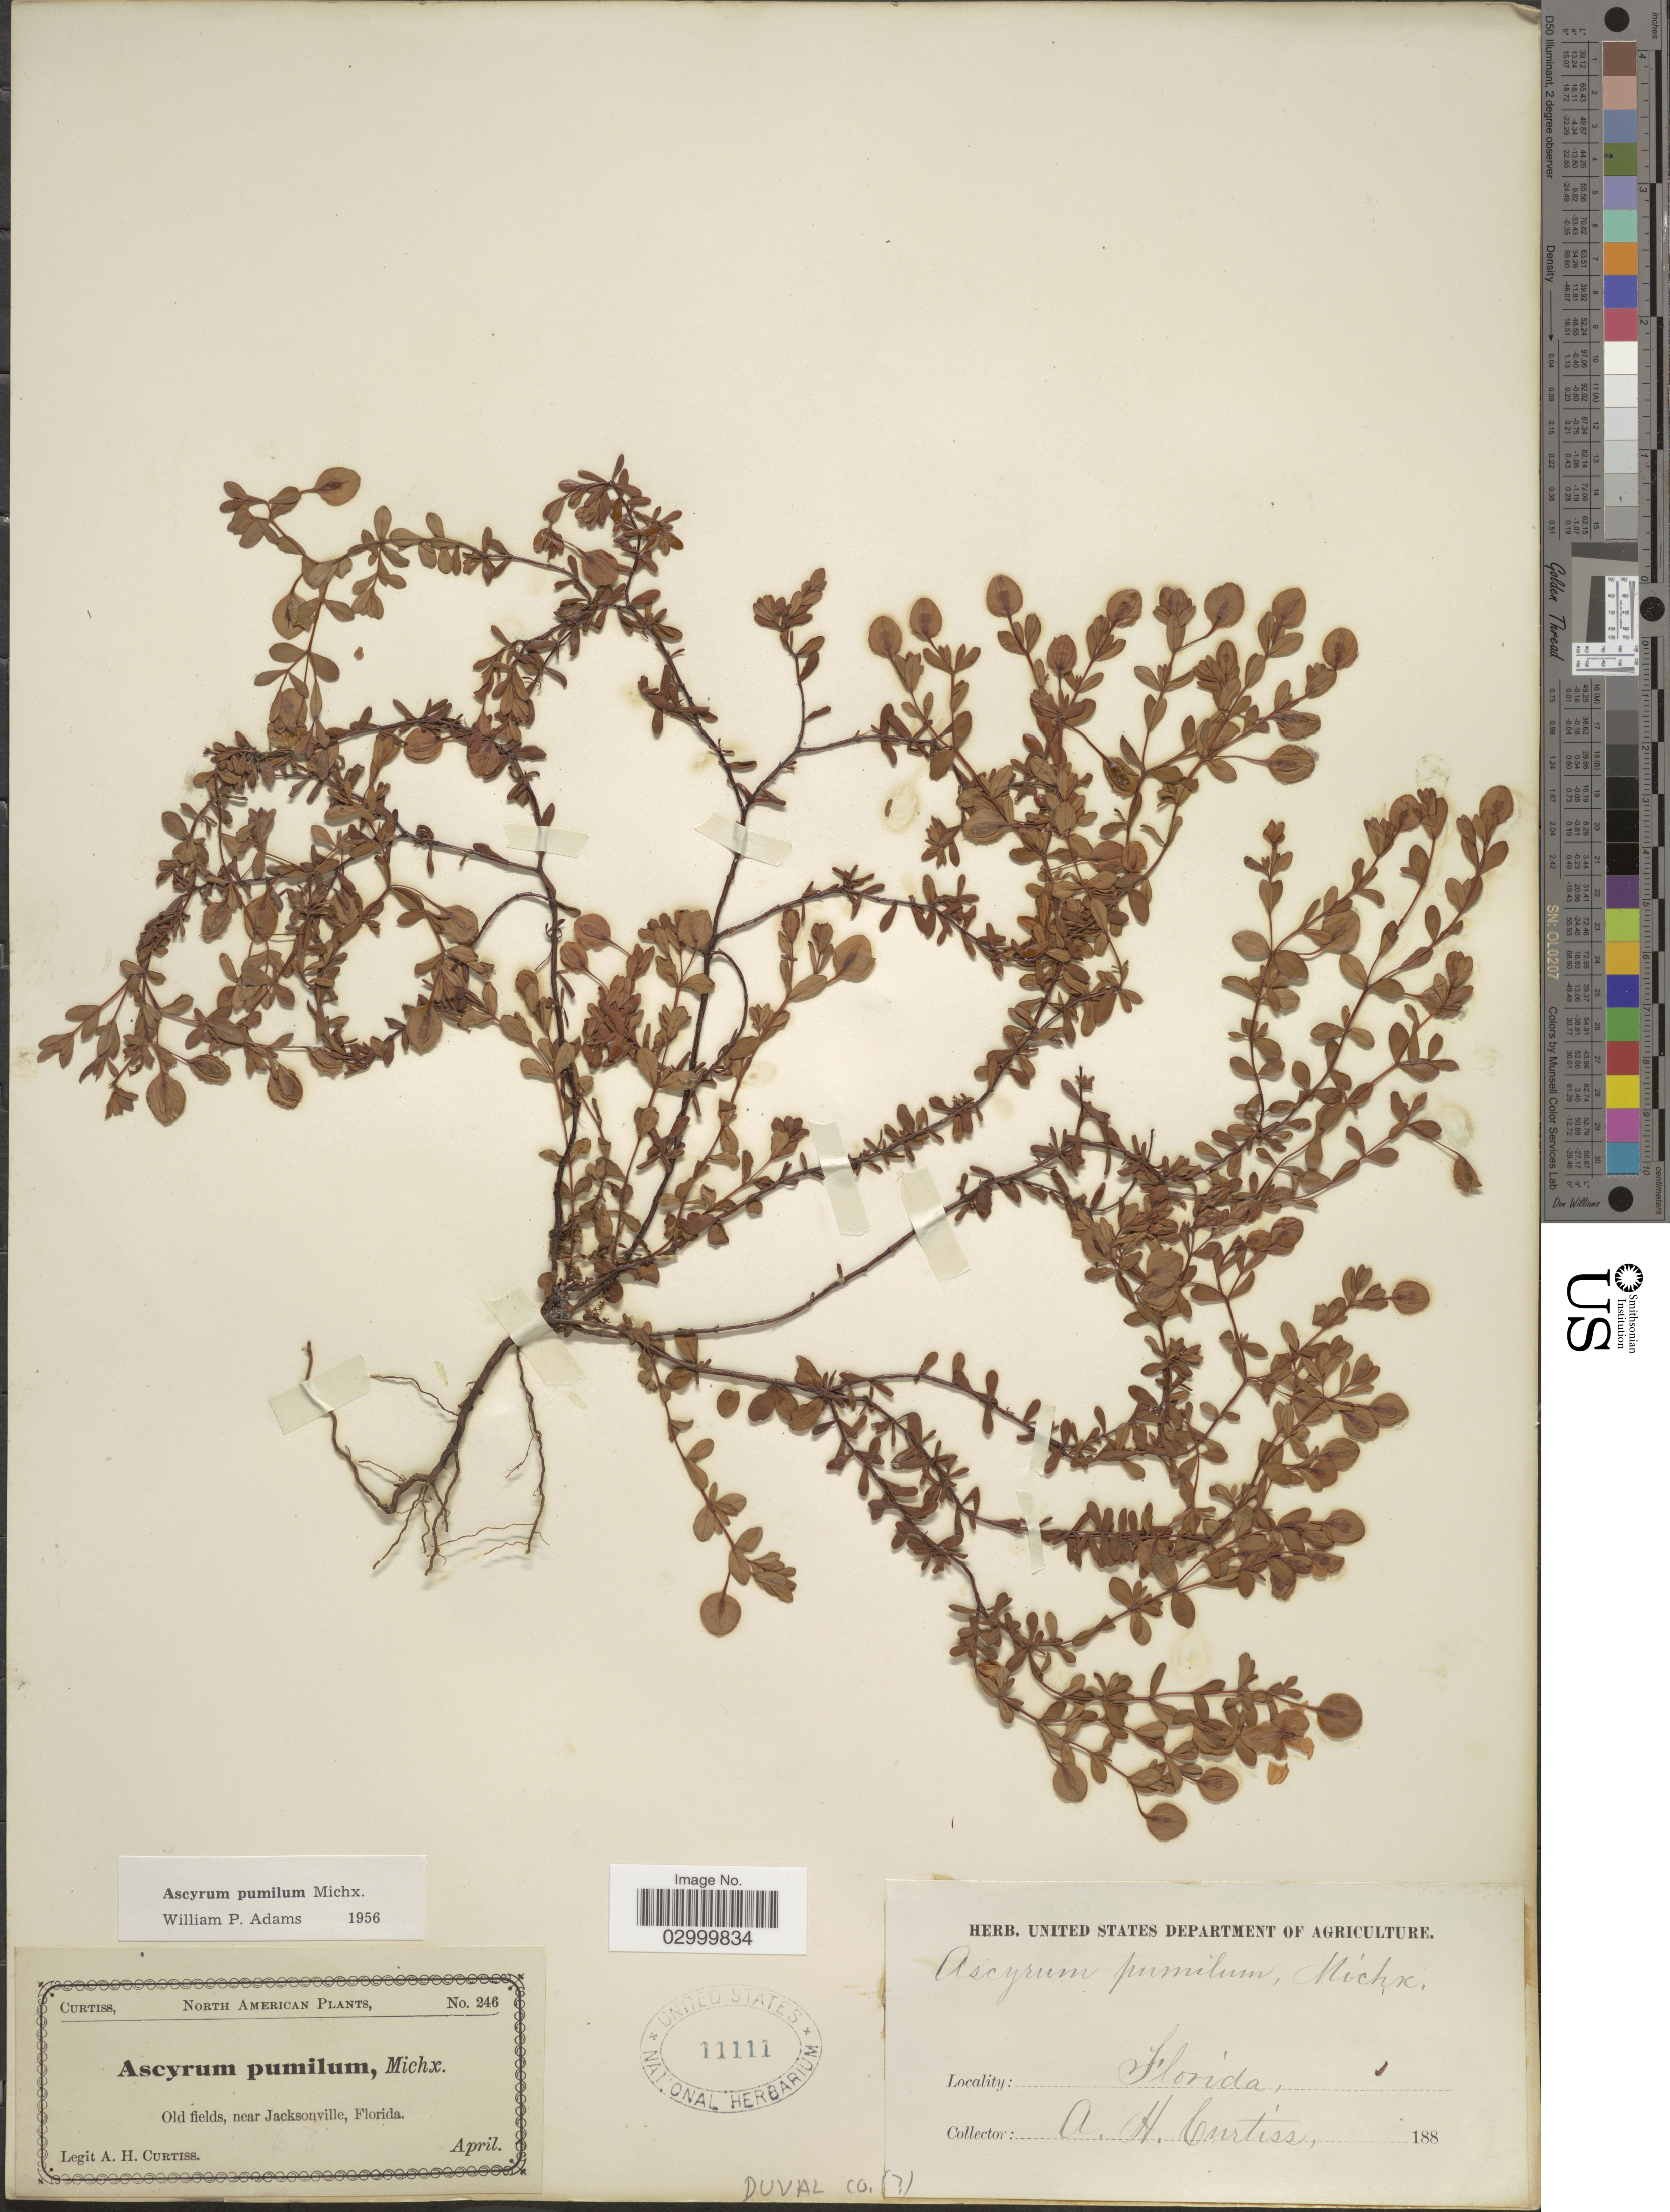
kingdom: Plantae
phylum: Tracheophyta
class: Magnoliopsida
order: Malpighiales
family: Hypericaceae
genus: Hypericum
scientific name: Hypericum suffructicosum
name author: W.P. Adams & N. Robson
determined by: Strong, Mark T., (BOT), Smithsonian Institution - National Museum of Natural History (UNITED STATES)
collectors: A. H. Curtiss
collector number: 246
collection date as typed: April 188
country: United States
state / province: Florida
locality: Old fields, near Jacksonville, Florida. Duval Co.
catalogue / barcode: US 11111